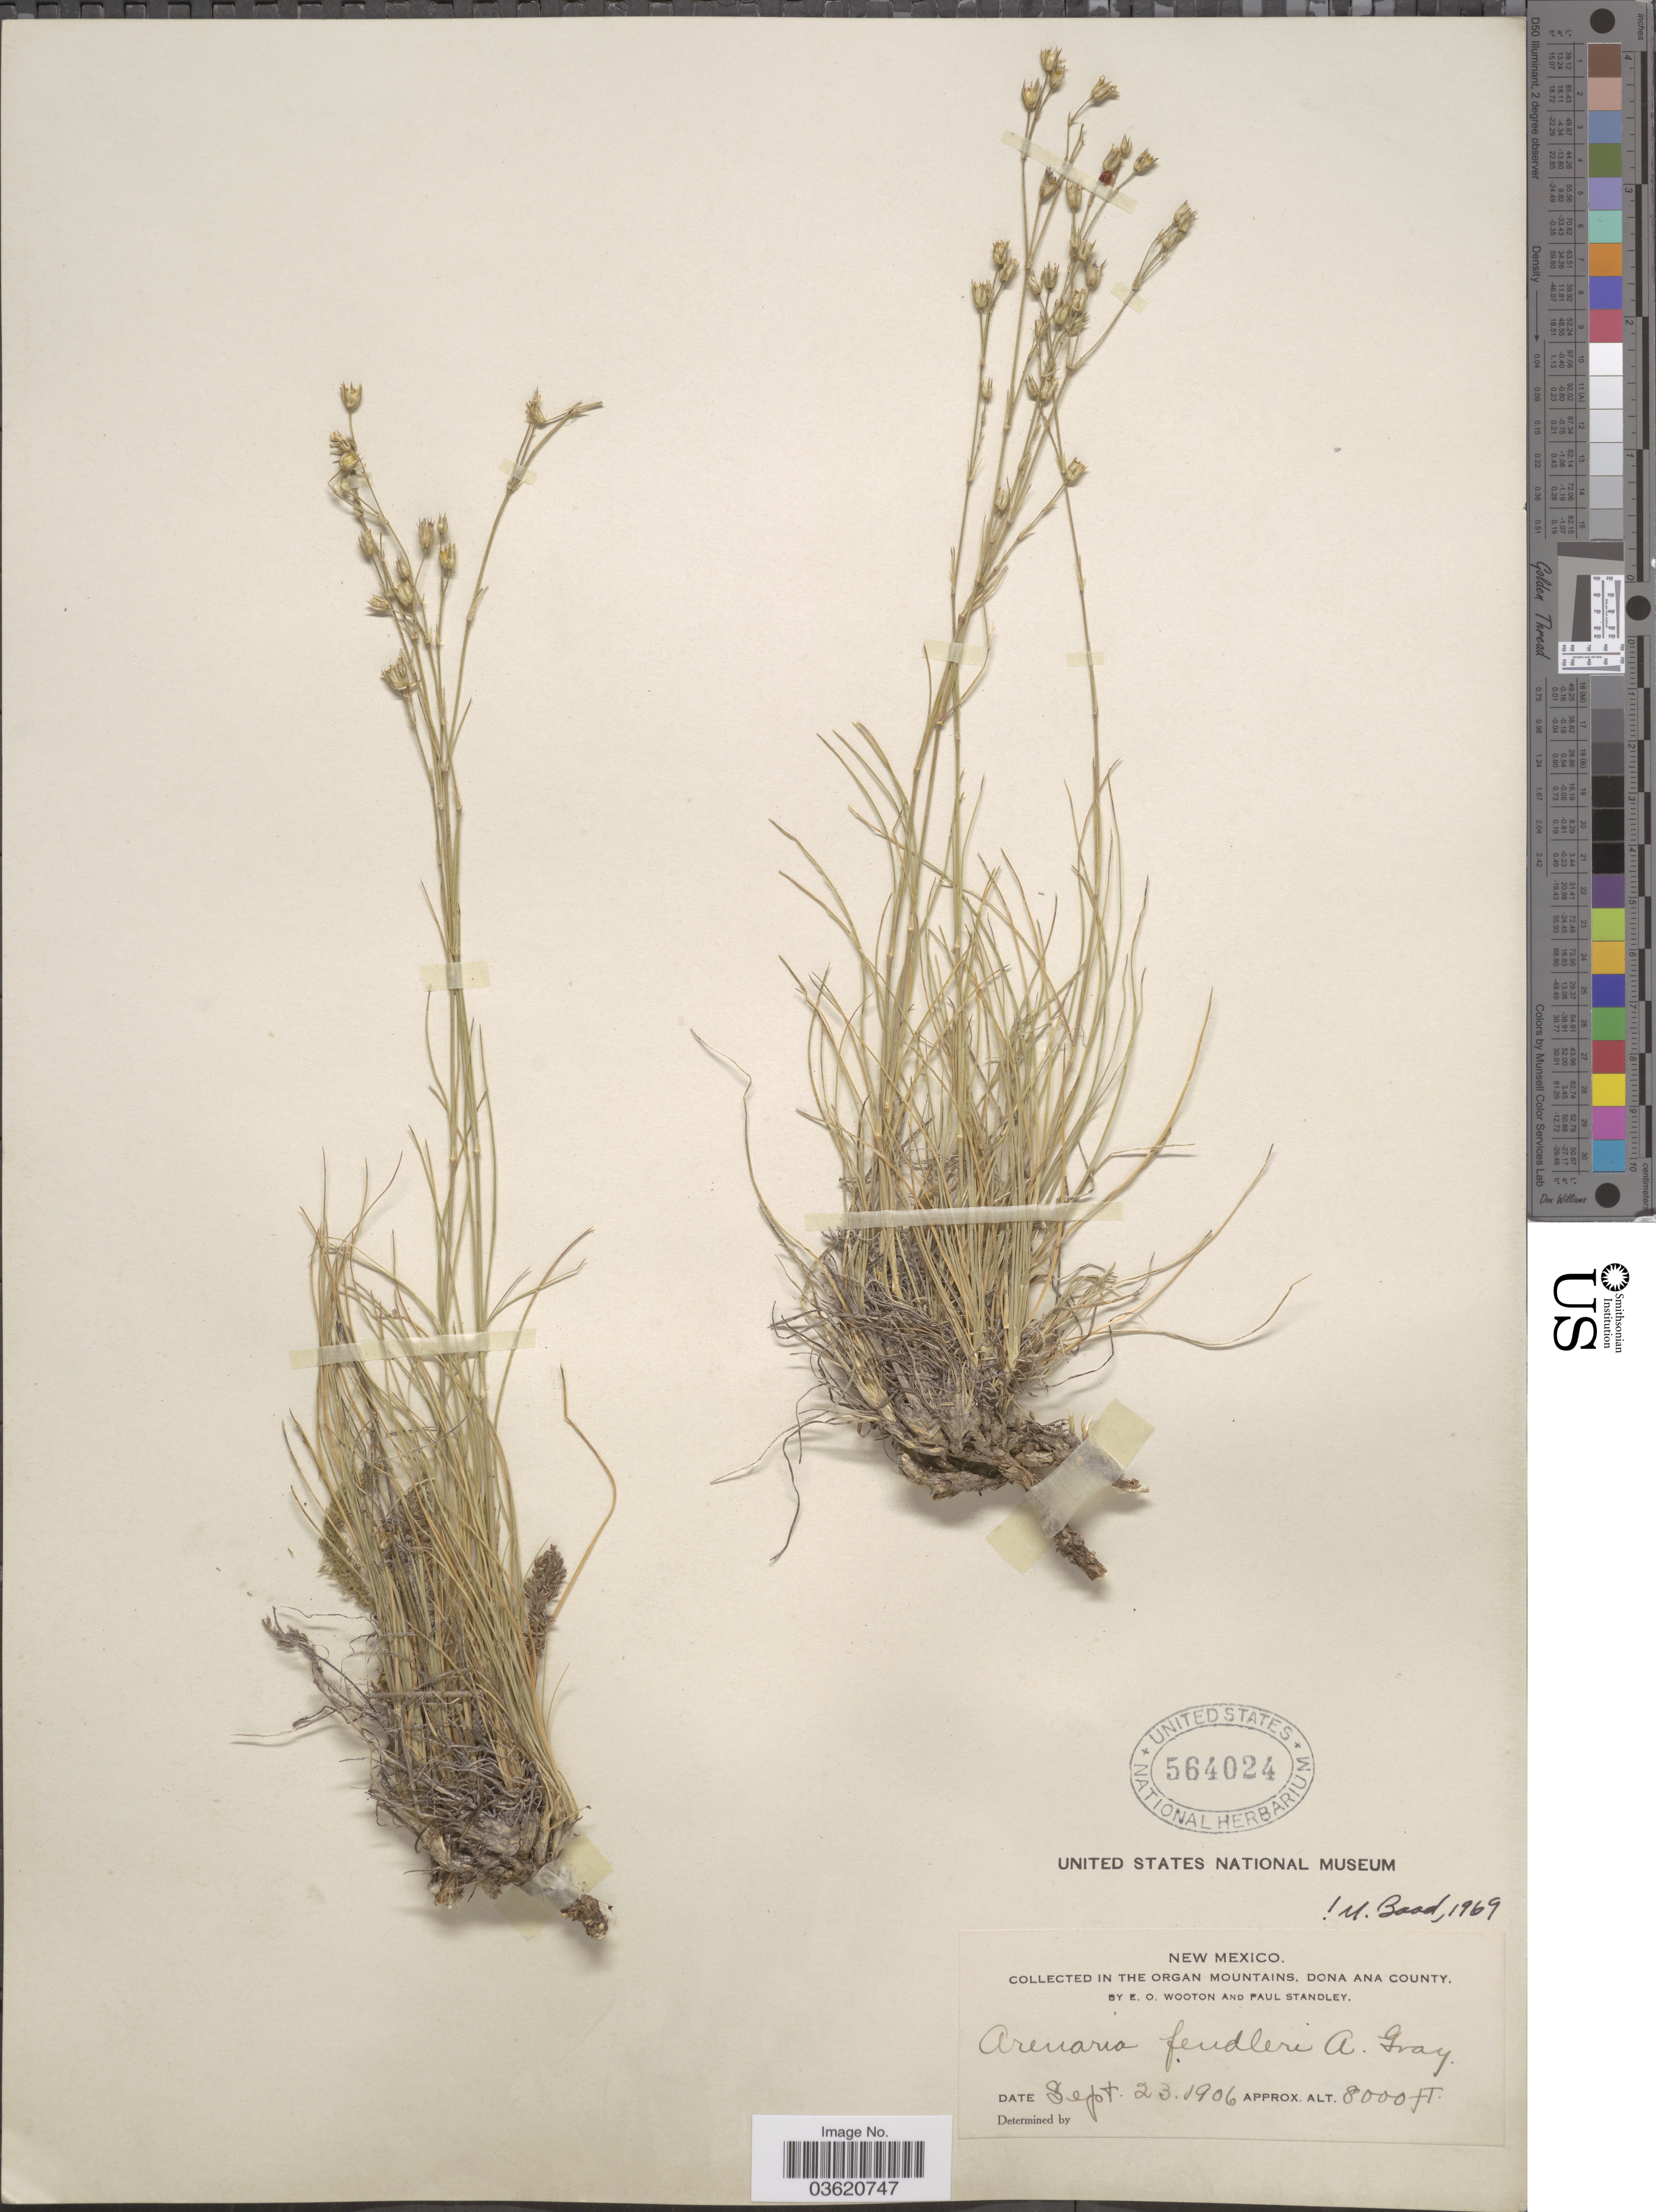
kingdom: Plantae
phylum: Tracheophyta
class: Magnoliopsida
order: Caryophyllales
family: Caryophyllaceae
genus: Eremogone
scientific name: Eremogone fendleri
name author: (A. Gray) Ikonn.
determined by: U.S. National Herbarium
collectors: E. O. Wooton & P. C. Standley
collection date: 1906-09-23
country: United States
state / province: New Mexico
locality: In the Organ Mountains, Dona Ana County.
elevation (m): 2438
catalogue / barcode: US 564024